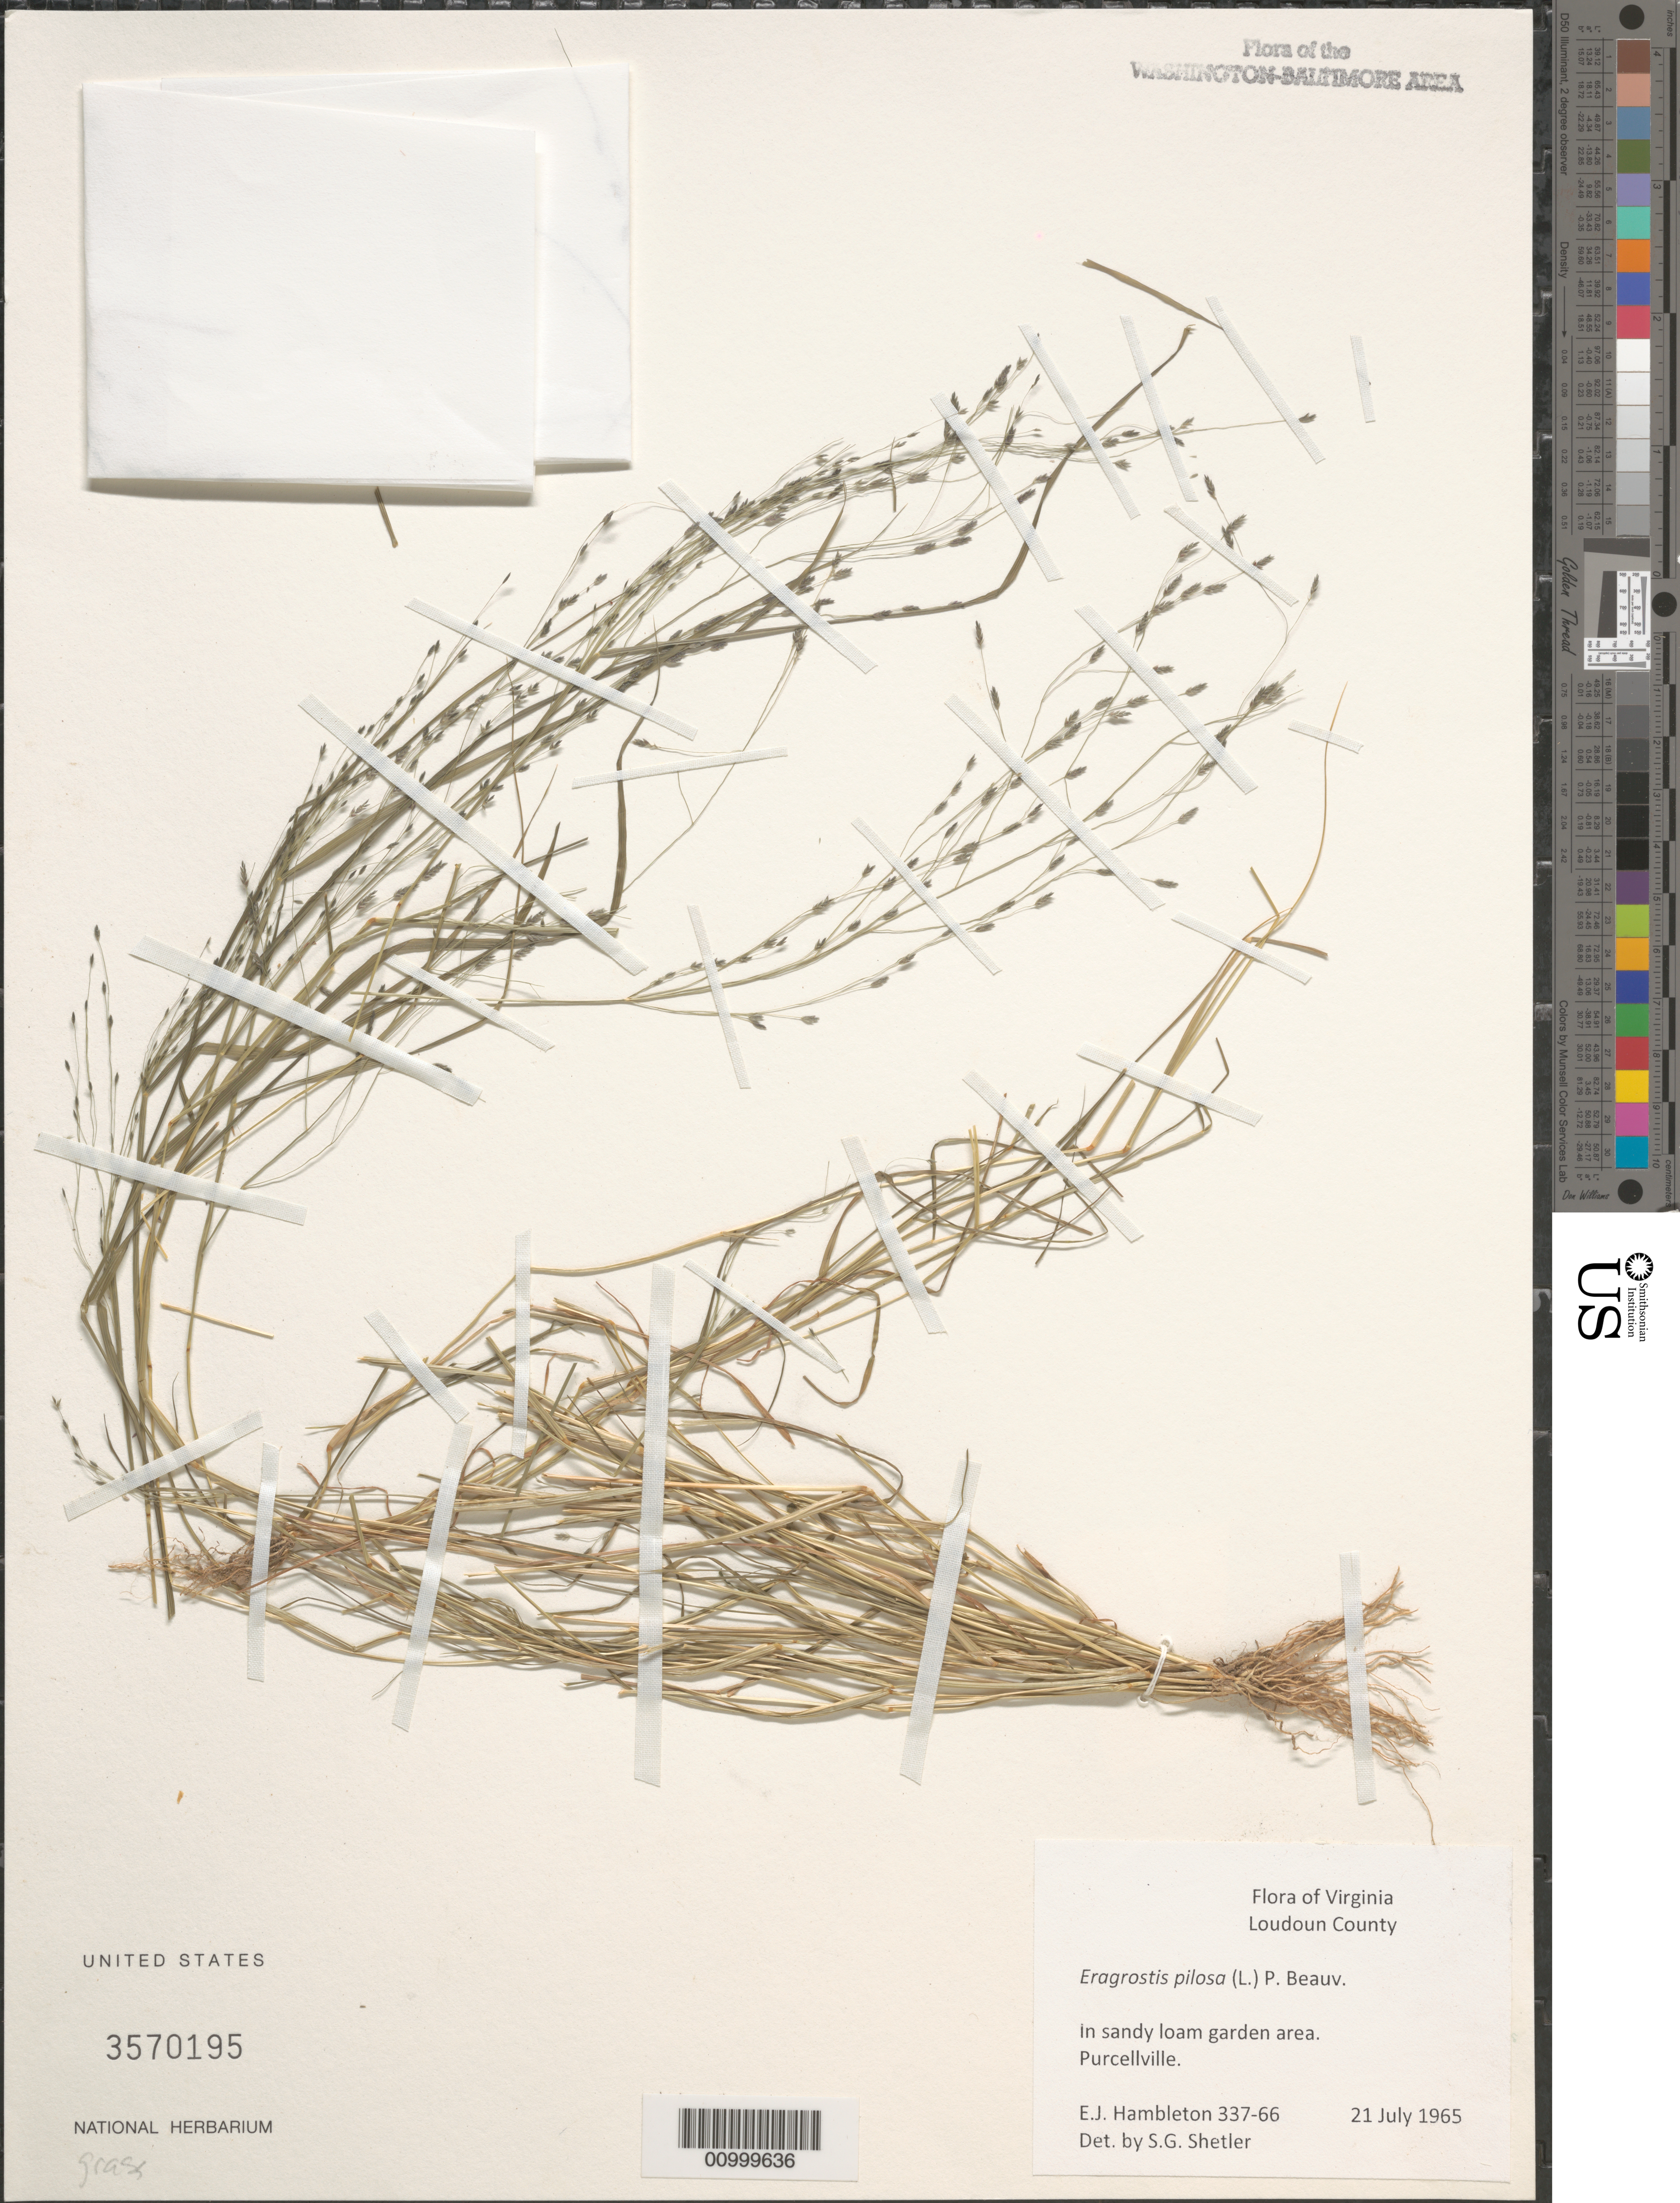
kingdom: Plantae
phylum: Tracheophyta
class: Liliopsida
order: Poales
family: Poaceae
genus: Eragrostis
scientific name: Eragrostis pilosa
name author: (L.) P. Beauv.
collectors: E. Hambleton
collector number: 337-66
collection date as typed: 21 July 1965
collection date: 1965-07-21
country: United States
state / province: Virginia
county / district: Loudoun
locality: Purcellville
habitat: In sandy loam garden area.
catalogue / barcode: US 3570195